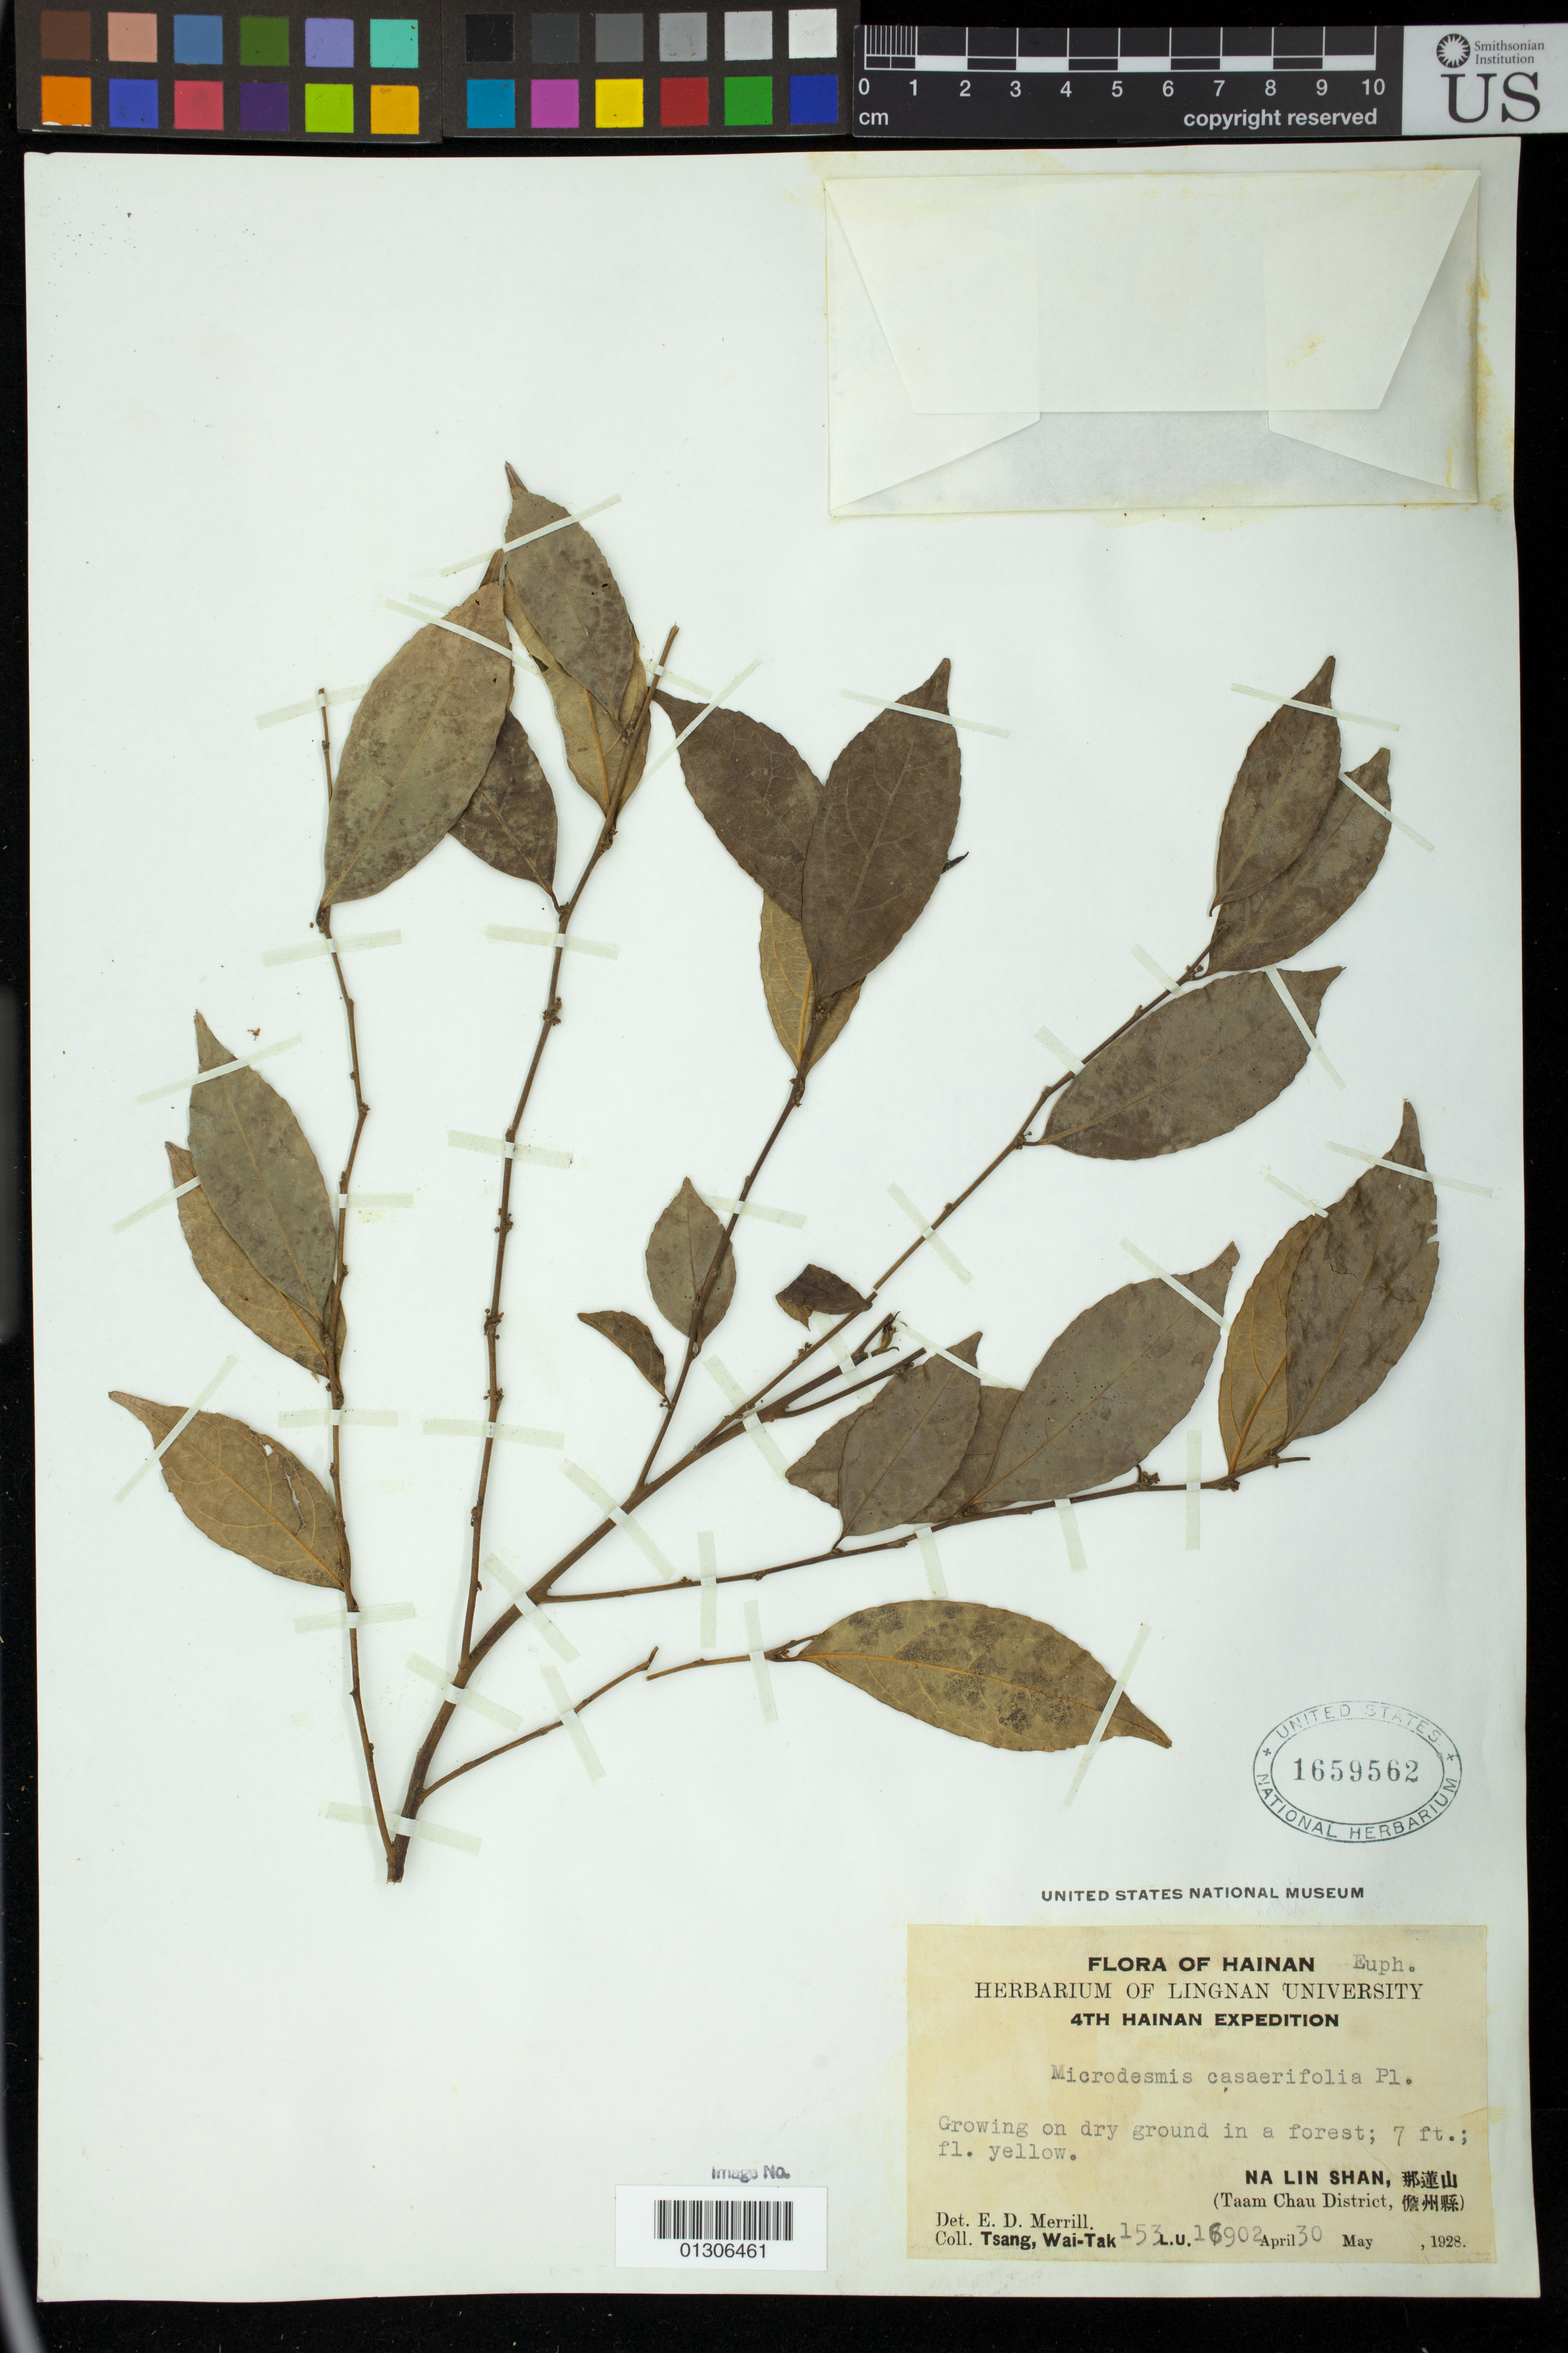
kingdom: Plantae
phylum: Tracheophyta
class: Magnoliopsida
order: Malpighiales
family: Pandaceae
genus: Microdesmis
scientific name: Microdesmis casearifolia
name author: Planch. & Hook.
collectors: W. T. Tsang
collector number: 153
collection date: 1928-04-30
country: China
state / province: Hainan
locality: Taam Chau District (Danzhou), Mt. Na Lin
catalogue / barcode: US 1659562